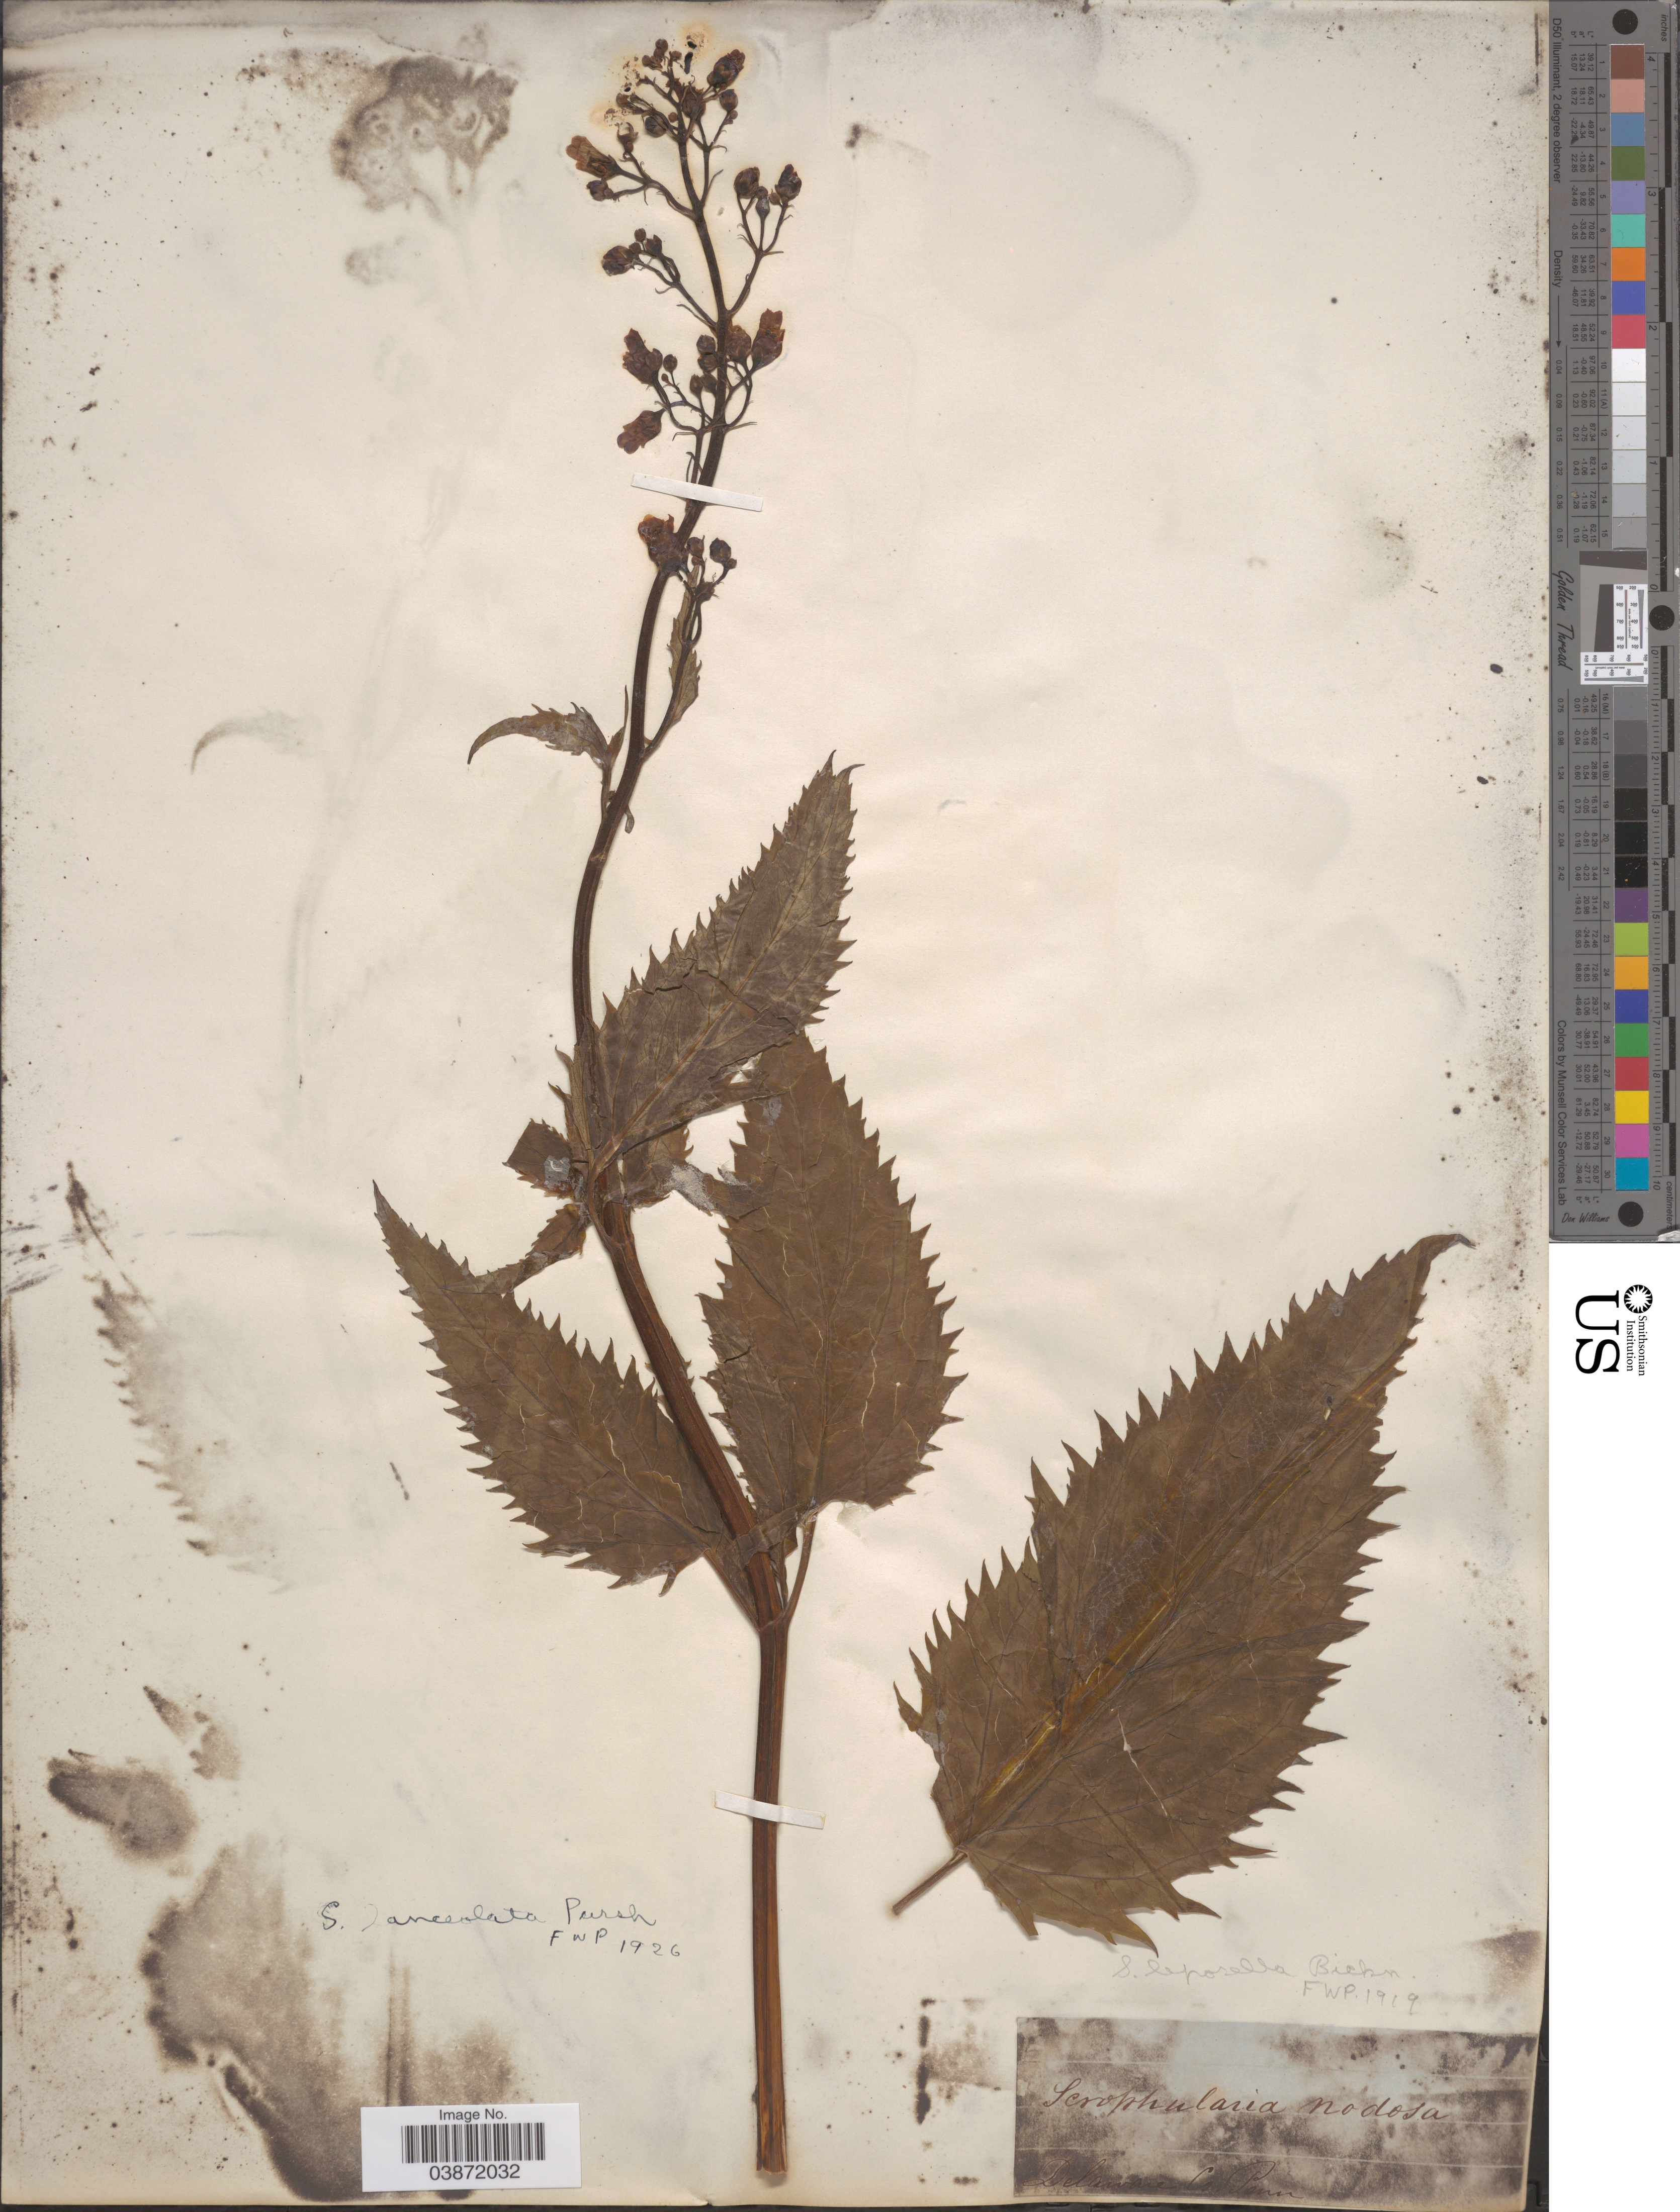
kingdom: Plantae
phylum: Tracheophyta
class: Magnoliopsida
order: Lamiales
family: Scrophulariaceae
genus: Scrophularia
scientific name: Scrophularia lanceolata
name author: Pursh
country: United States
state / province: Pennsylvania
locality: Delaware Co.